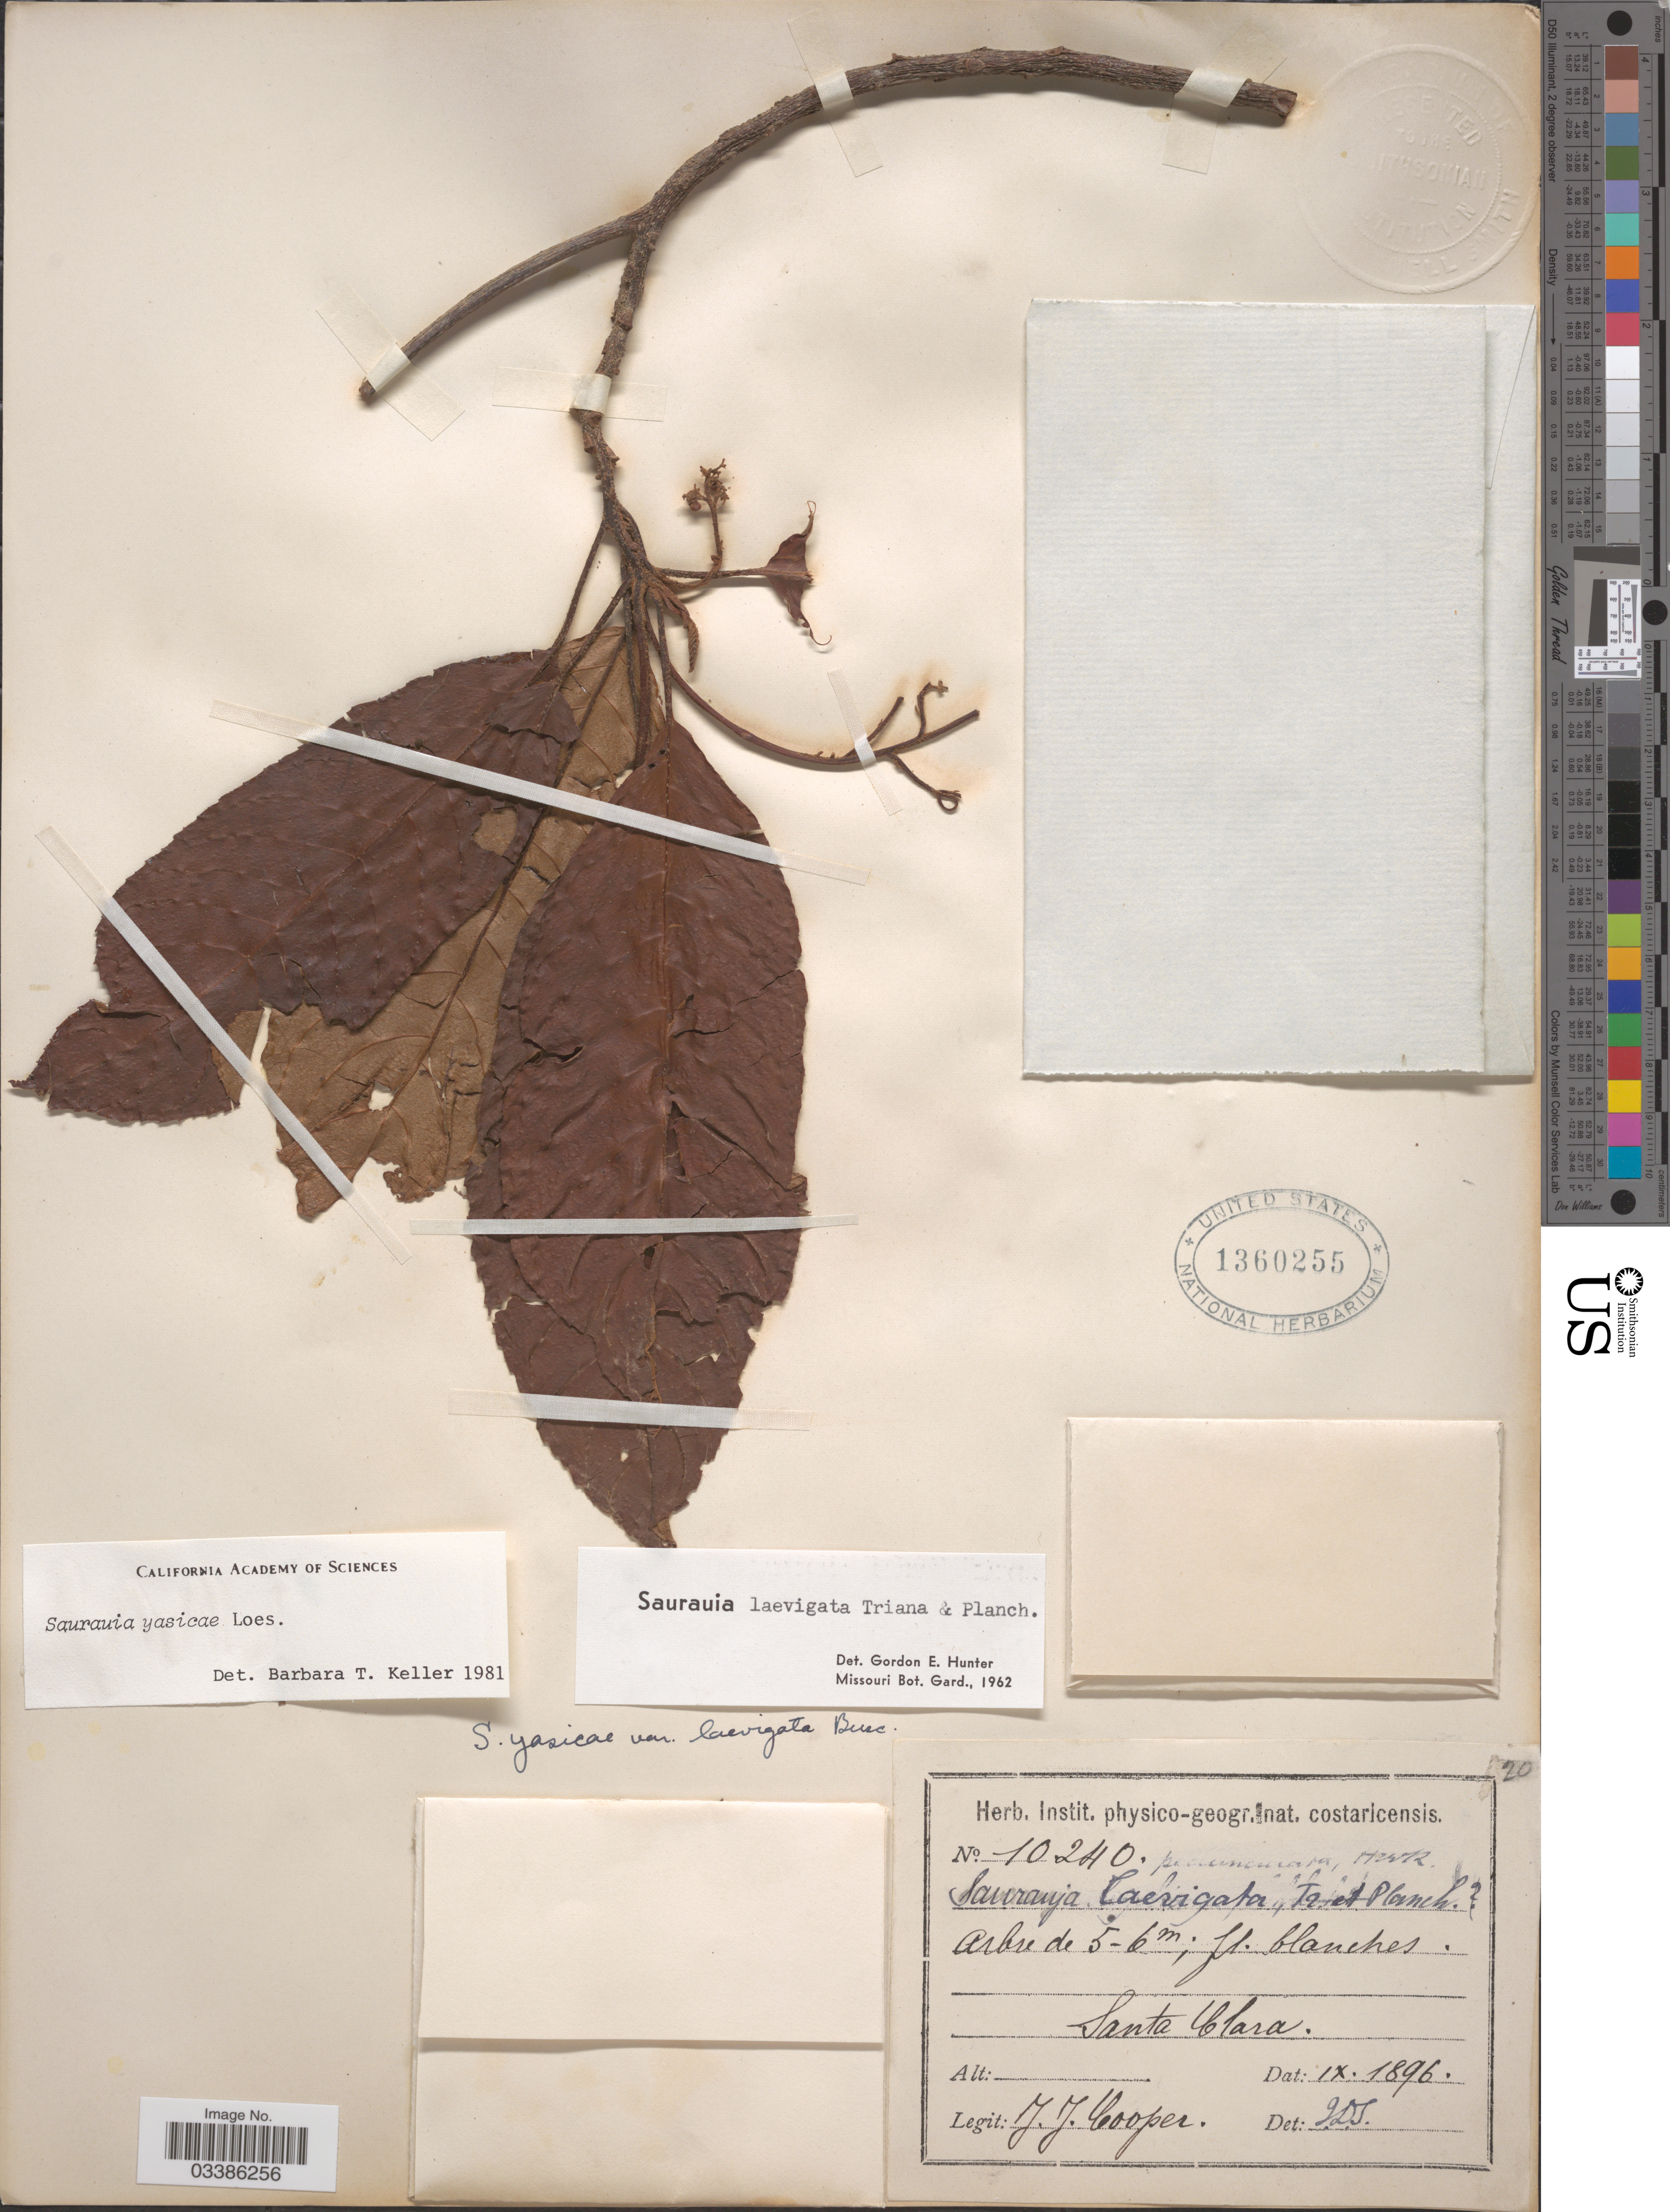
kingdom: Plantae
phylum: Tracheophyta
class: Magnoliopsida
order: Ericales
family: Actinidiaceae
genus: Saurauia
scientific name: Saurauia yasicae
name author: Loes.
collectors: J. J. Cooper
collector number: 10240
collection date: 1896-09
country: Costa Rica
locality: Santa Clara.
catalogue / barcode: US 1360255